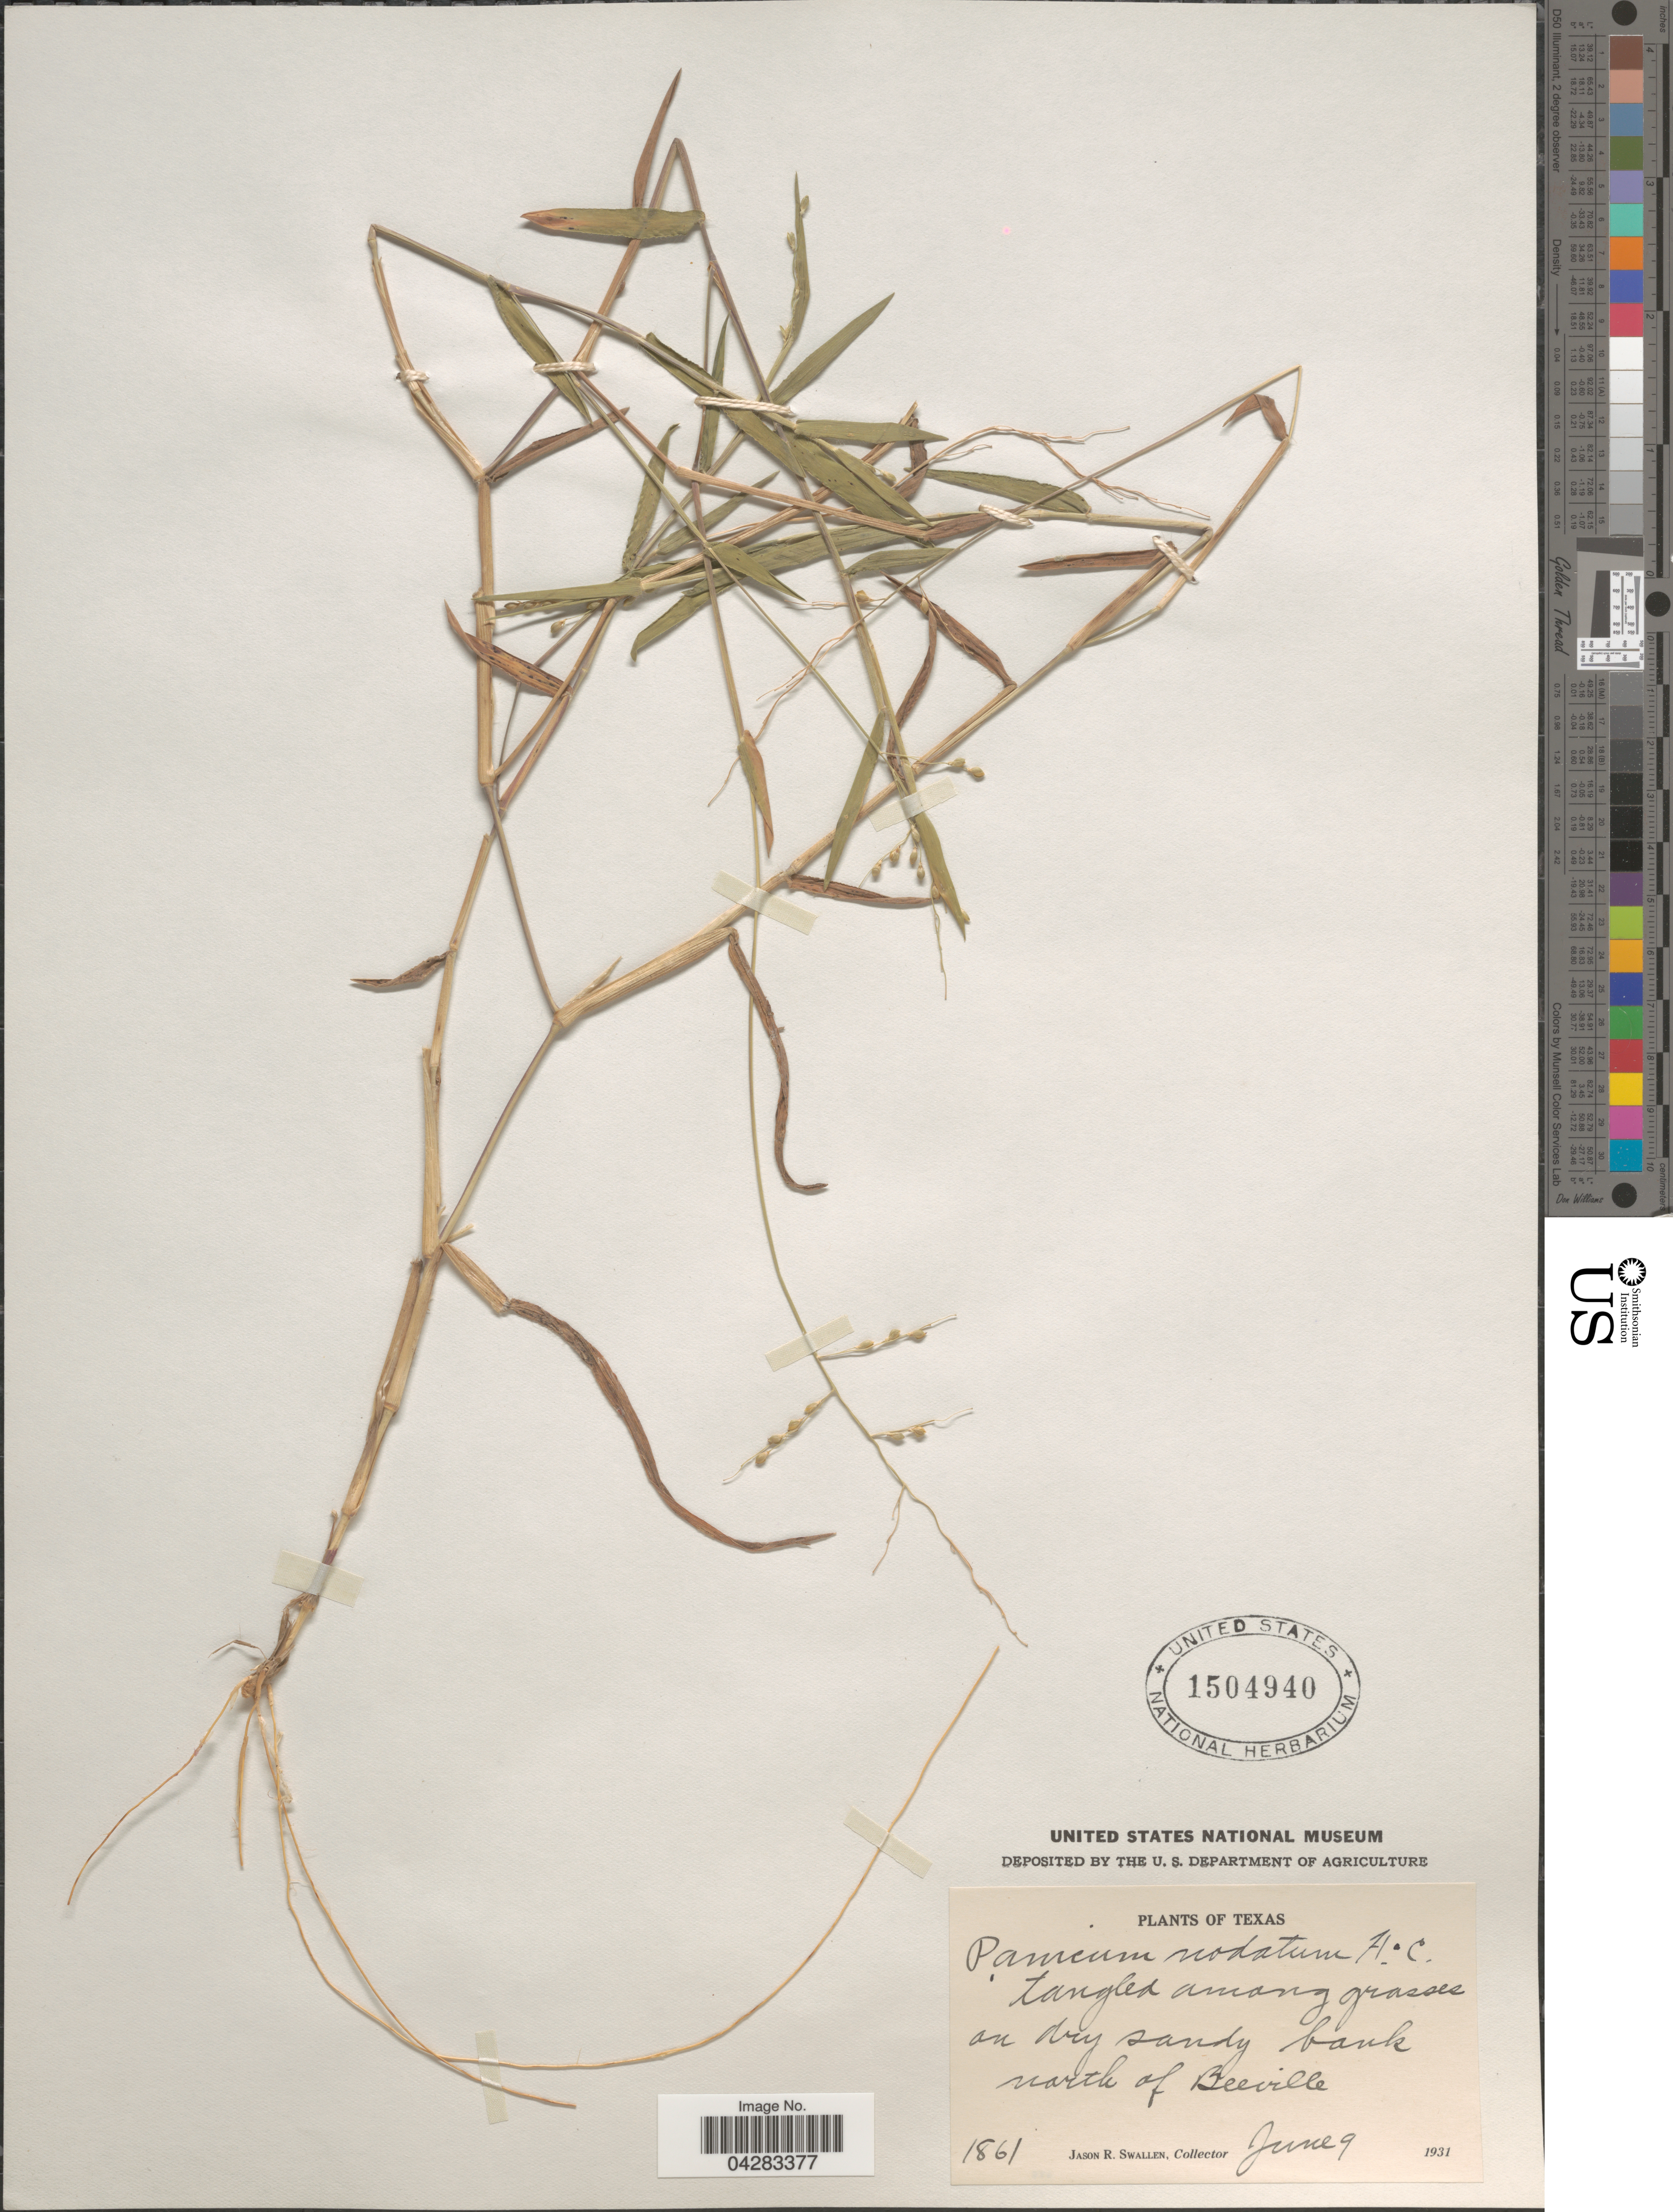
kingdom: Plantae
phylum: Tracheophyta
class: Liliopsida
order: Poales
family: Poaceae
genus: Dichanthelium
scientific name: Dichanthelium nodatum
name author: (Hitchc. & Chase) Gould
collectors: J. R. Swallen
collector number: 1861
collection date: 1931-06-09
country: United States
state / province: Texas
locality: Tangles among grasses on dry sandy bank north of Beeville.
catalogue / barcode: US 1504940